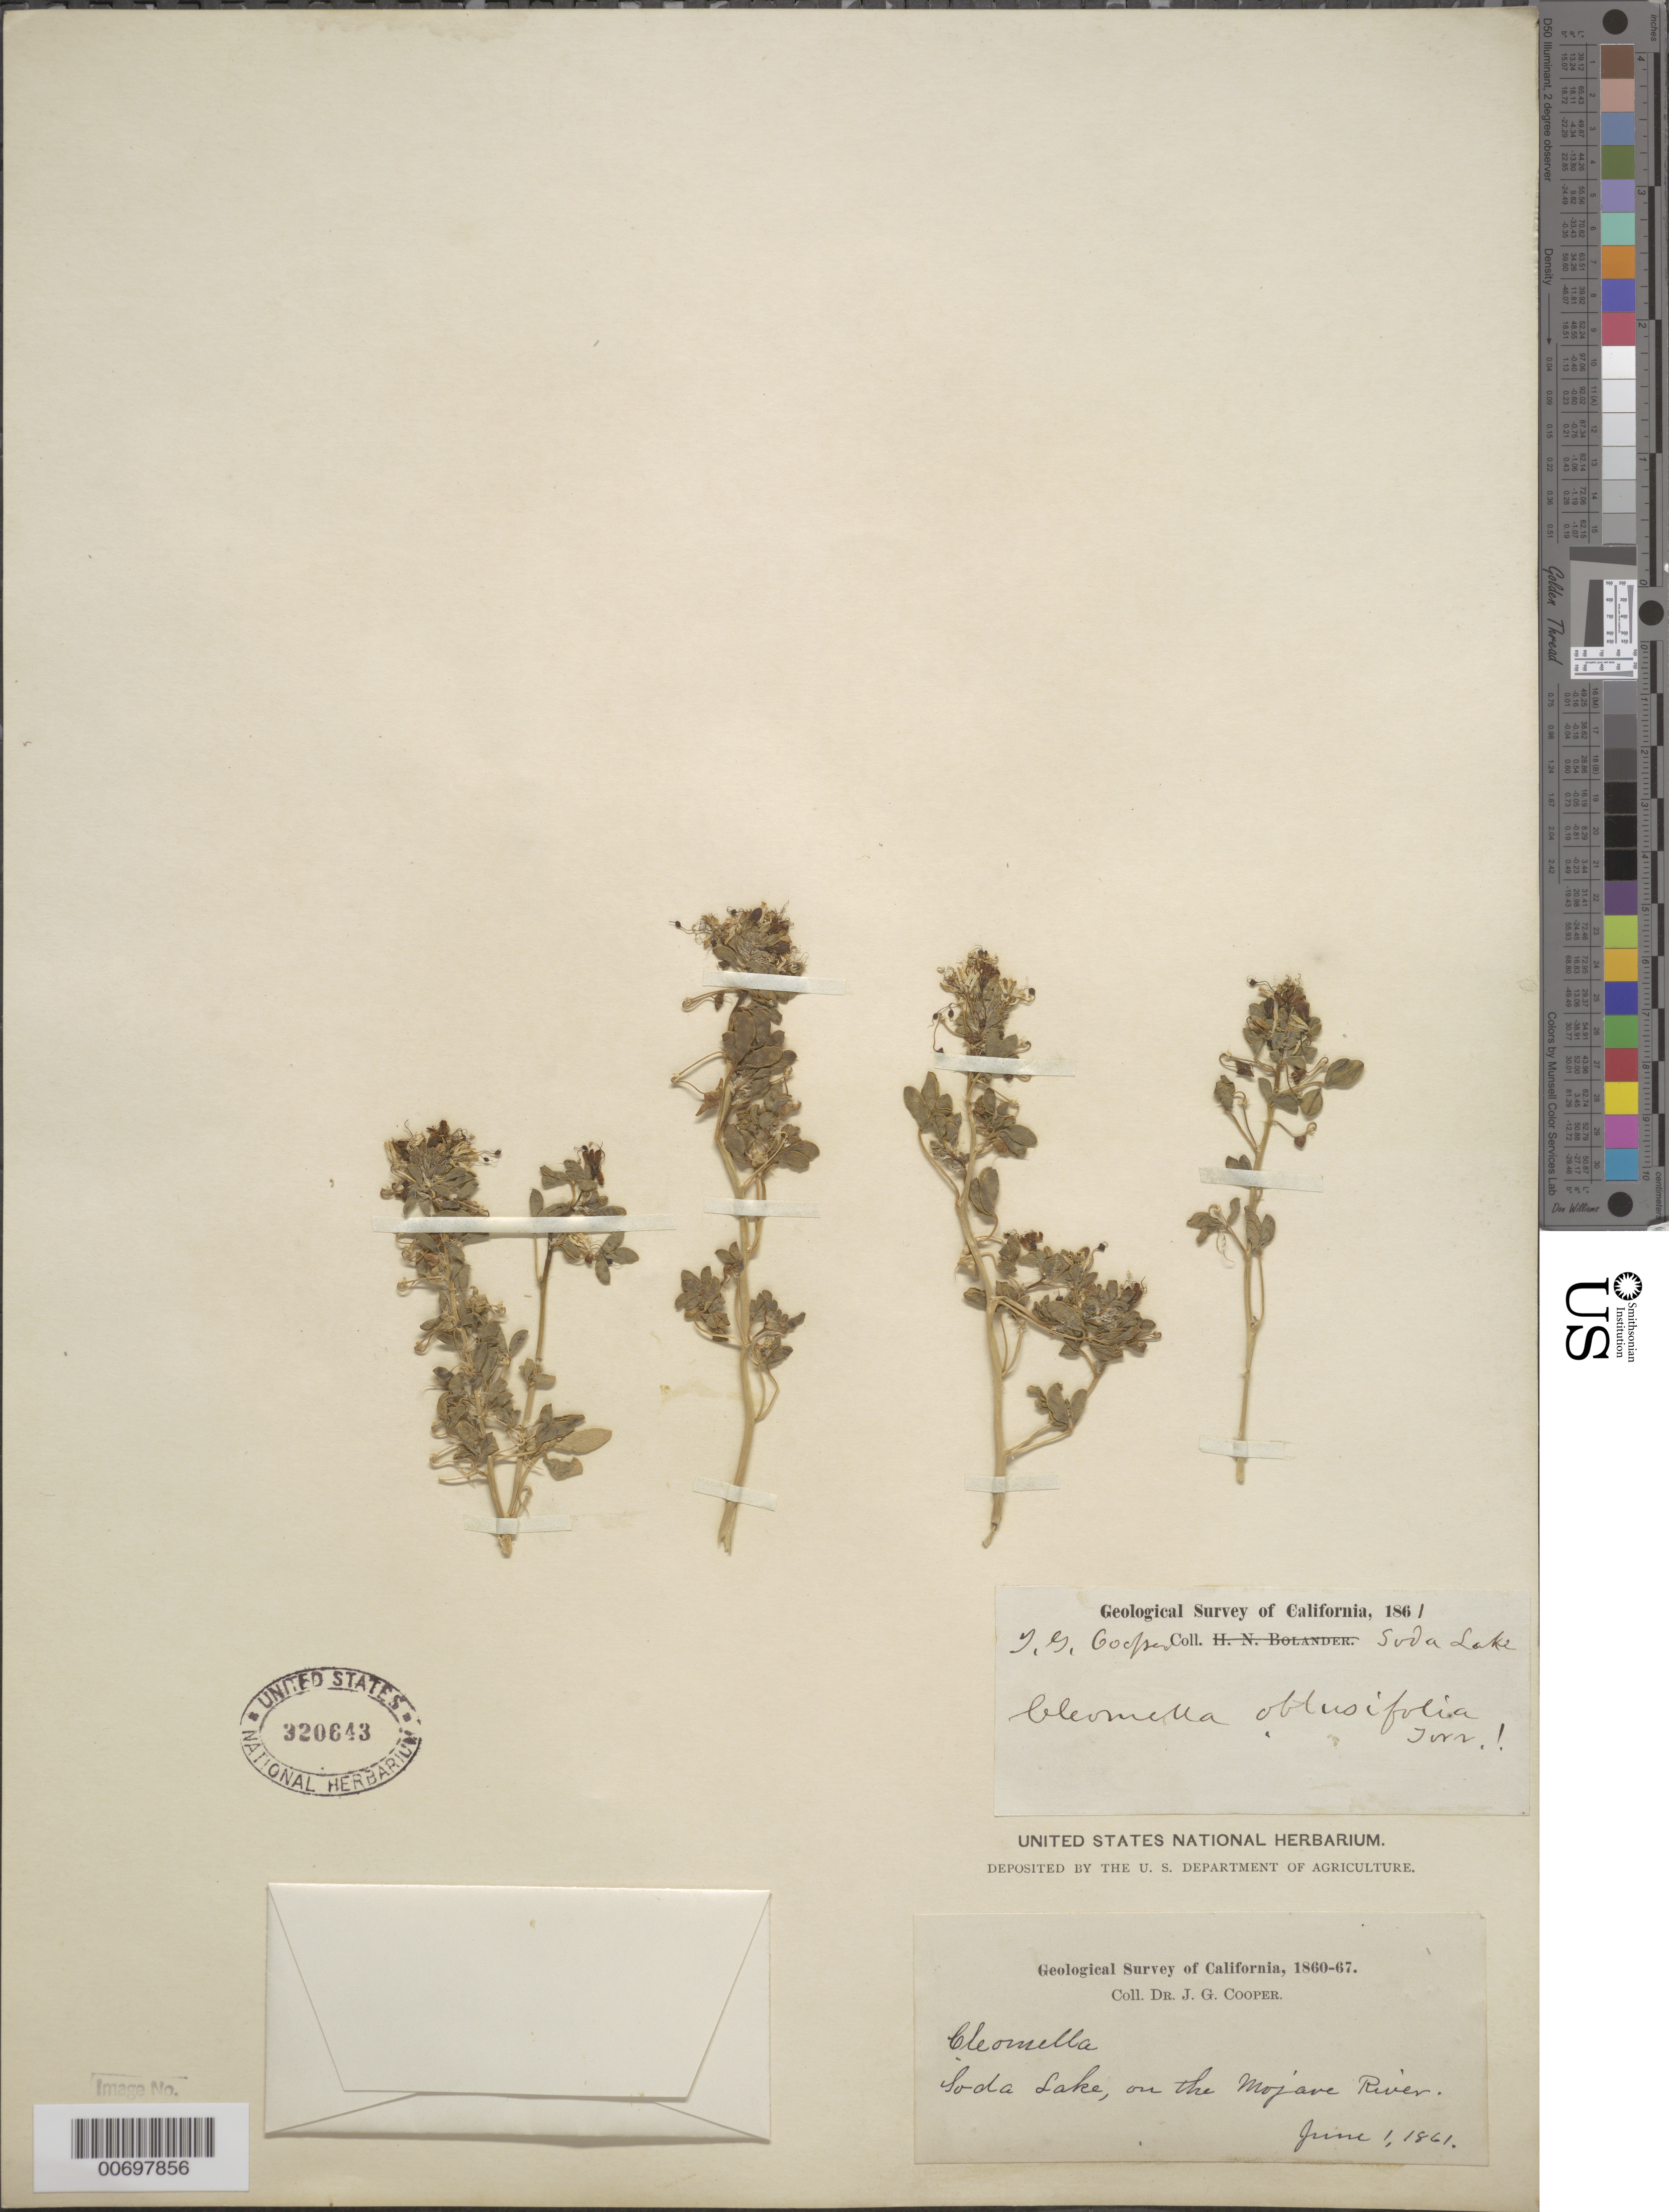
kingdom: Plantae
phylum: Tracheophyta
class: Magnoliopsida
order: Brassicales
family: Cleomaceae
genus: Cleomella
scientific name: Cleomella obtusifolia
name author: Torr. & Frém.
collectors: J. G. Cooper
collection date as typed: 01 Jun 1861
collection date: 1861-06-01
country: United States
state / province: California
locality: Soda Lake, on the Mojave River.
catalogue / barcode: US 320643